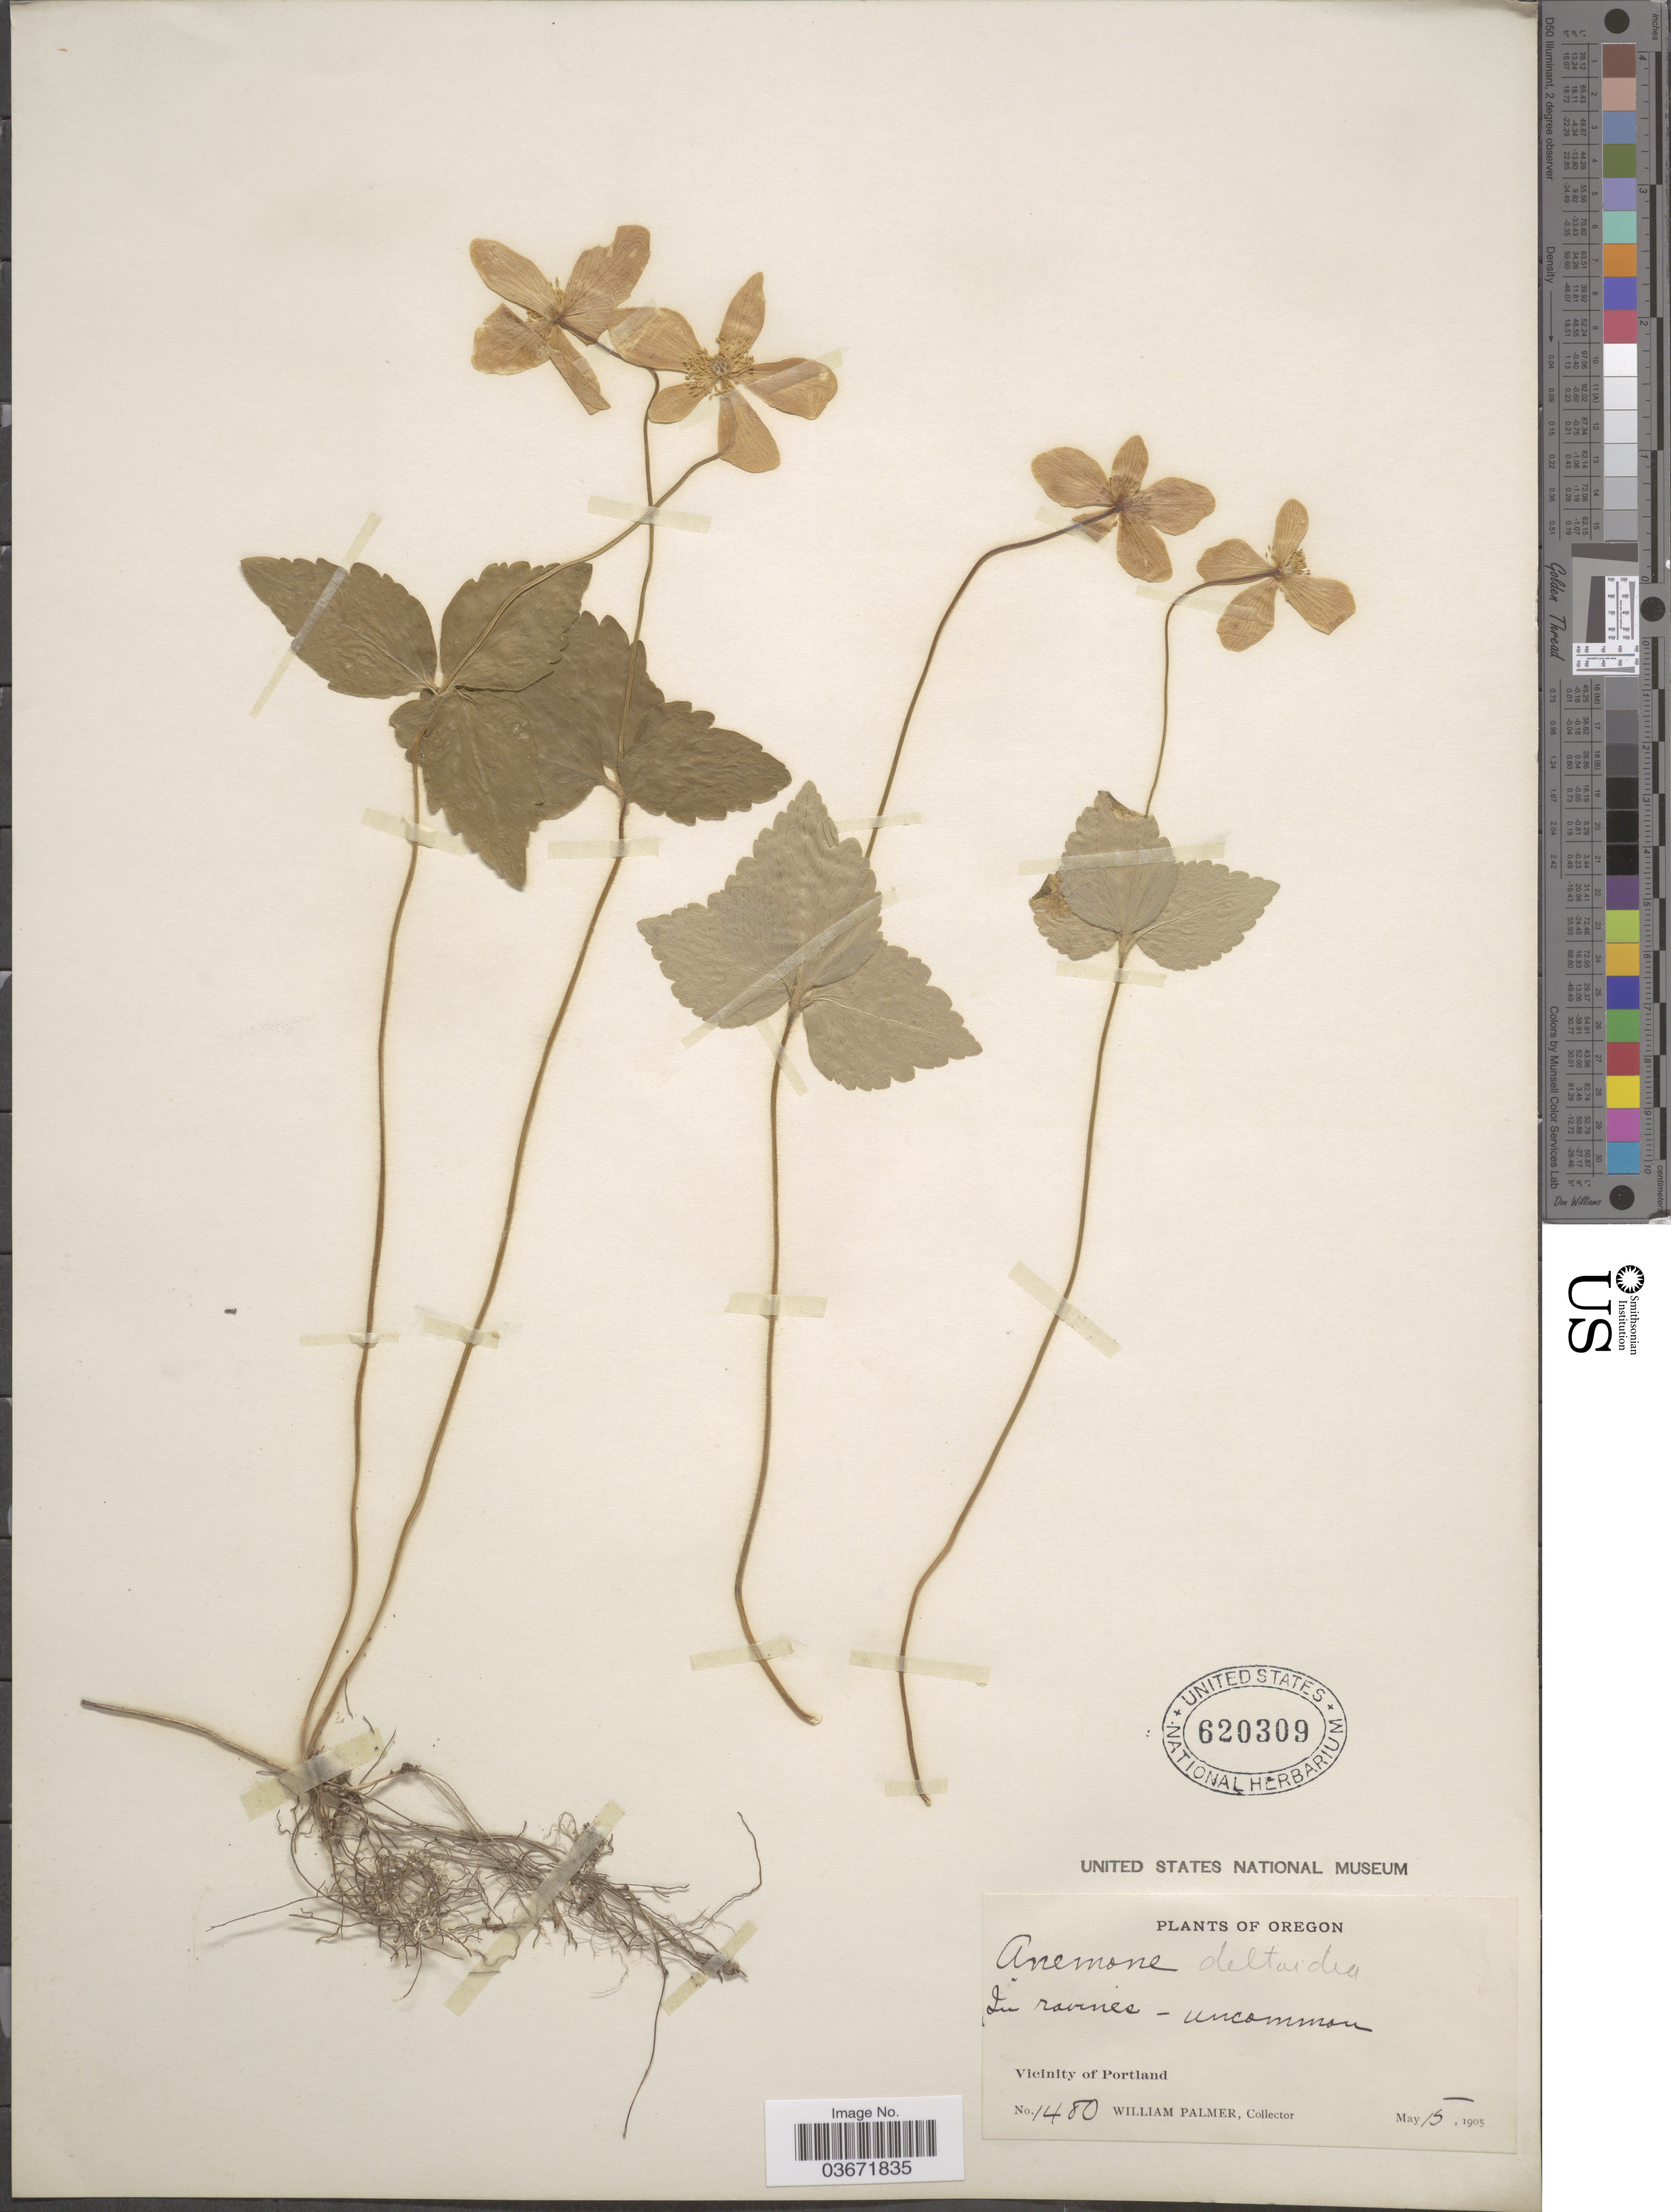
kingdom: Plantae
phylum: Tracheophyta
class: Magnoliopsida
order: Ranunculales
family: Ranunculaceae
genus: Anemone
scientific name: Anemone deltoidea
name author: Douglas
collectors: W. Palmer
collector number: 1480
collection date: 1905-05-15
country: United States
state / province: Oregon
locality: Vicinity of Portland.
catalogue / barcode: US 620309